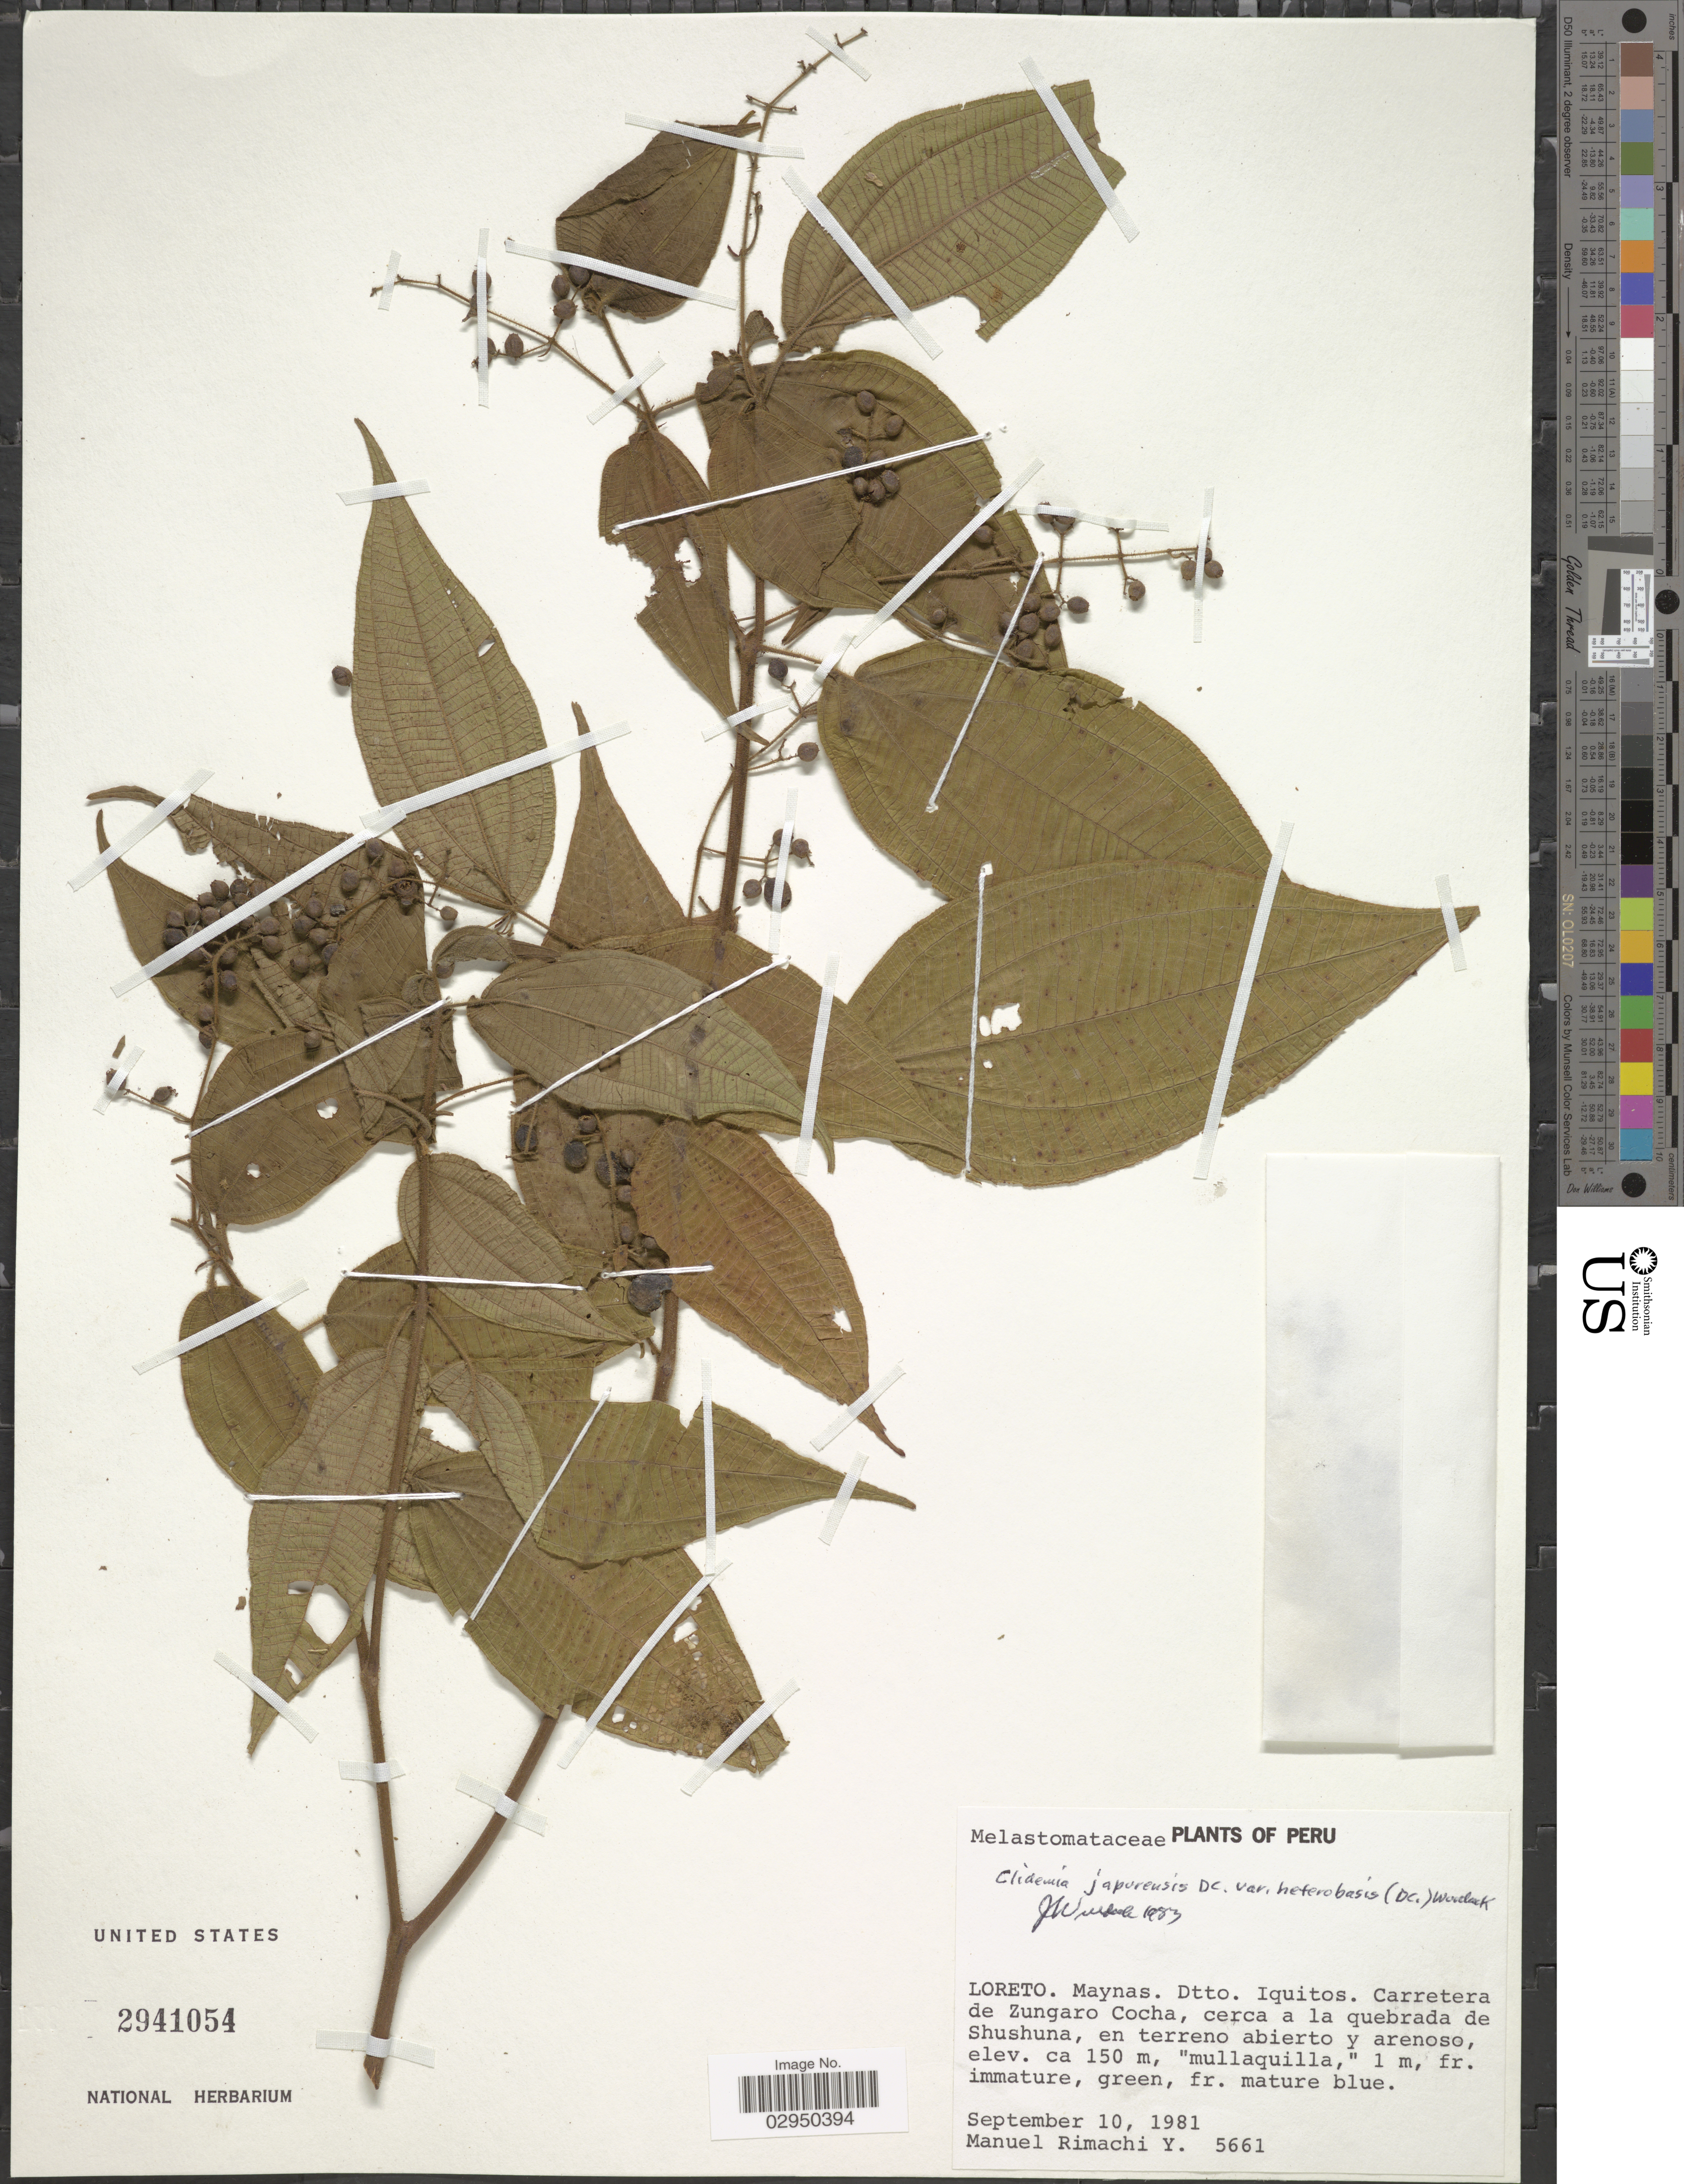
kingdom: Plantae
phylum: Tracheophyta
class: Magnoliopsida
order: Myrtales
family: Melastomataceae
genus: Clidemia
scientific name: Clidemia japurensis var. heterobasis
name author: (DC.) Wurdack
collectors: M. Rimachi Y.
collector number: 5661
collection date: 1981-09-10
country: Peru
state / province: Loreto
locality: Maynas. Dtto. Iquitos. Carretera de Zungaro Cocha, cerca a la quebrada de Shushuna.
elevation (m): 150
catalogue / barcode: US 2941054